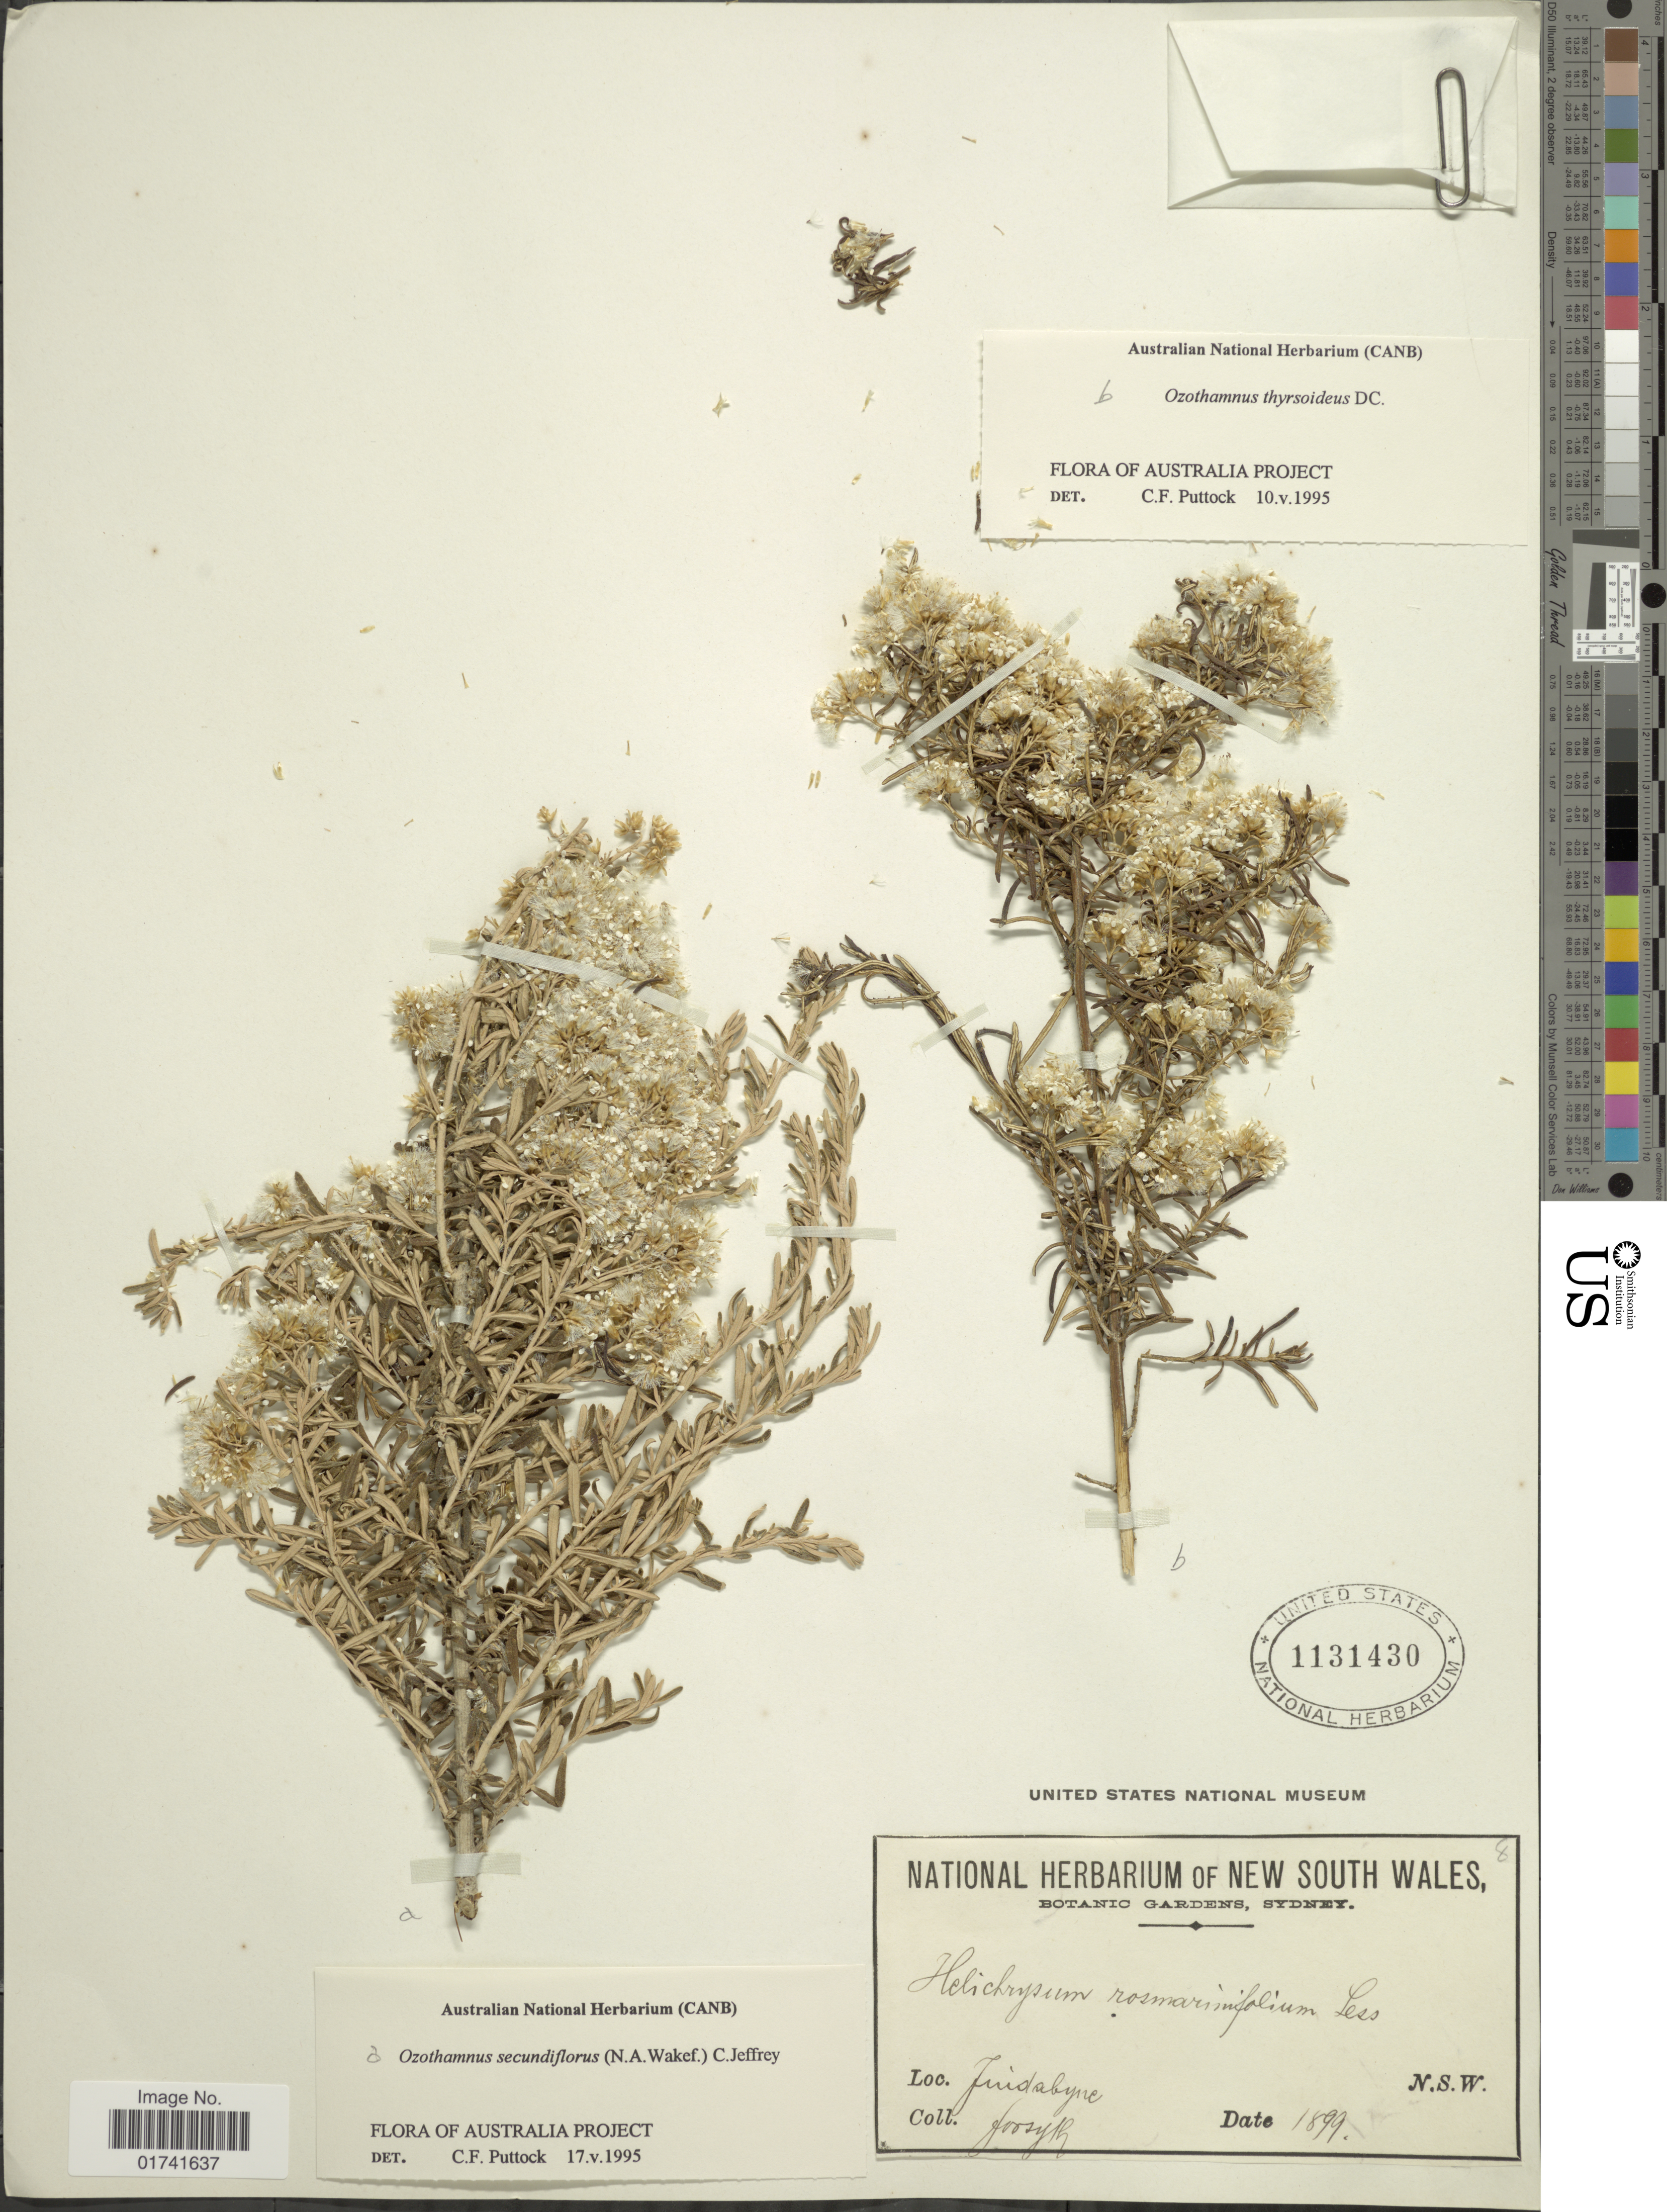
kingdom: Plantae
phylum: Tracheophyta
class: Magnoliopsida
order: Asterales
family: Asteraceae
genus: Ozothamnus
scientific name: Ozothamnus secundiflorus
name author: (N.A. Wakef.) C. Jeffrey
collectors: -- Forsyth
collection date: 1899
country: Australia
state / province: New South Wales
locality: Juidabyne.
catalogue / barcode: US 1131430